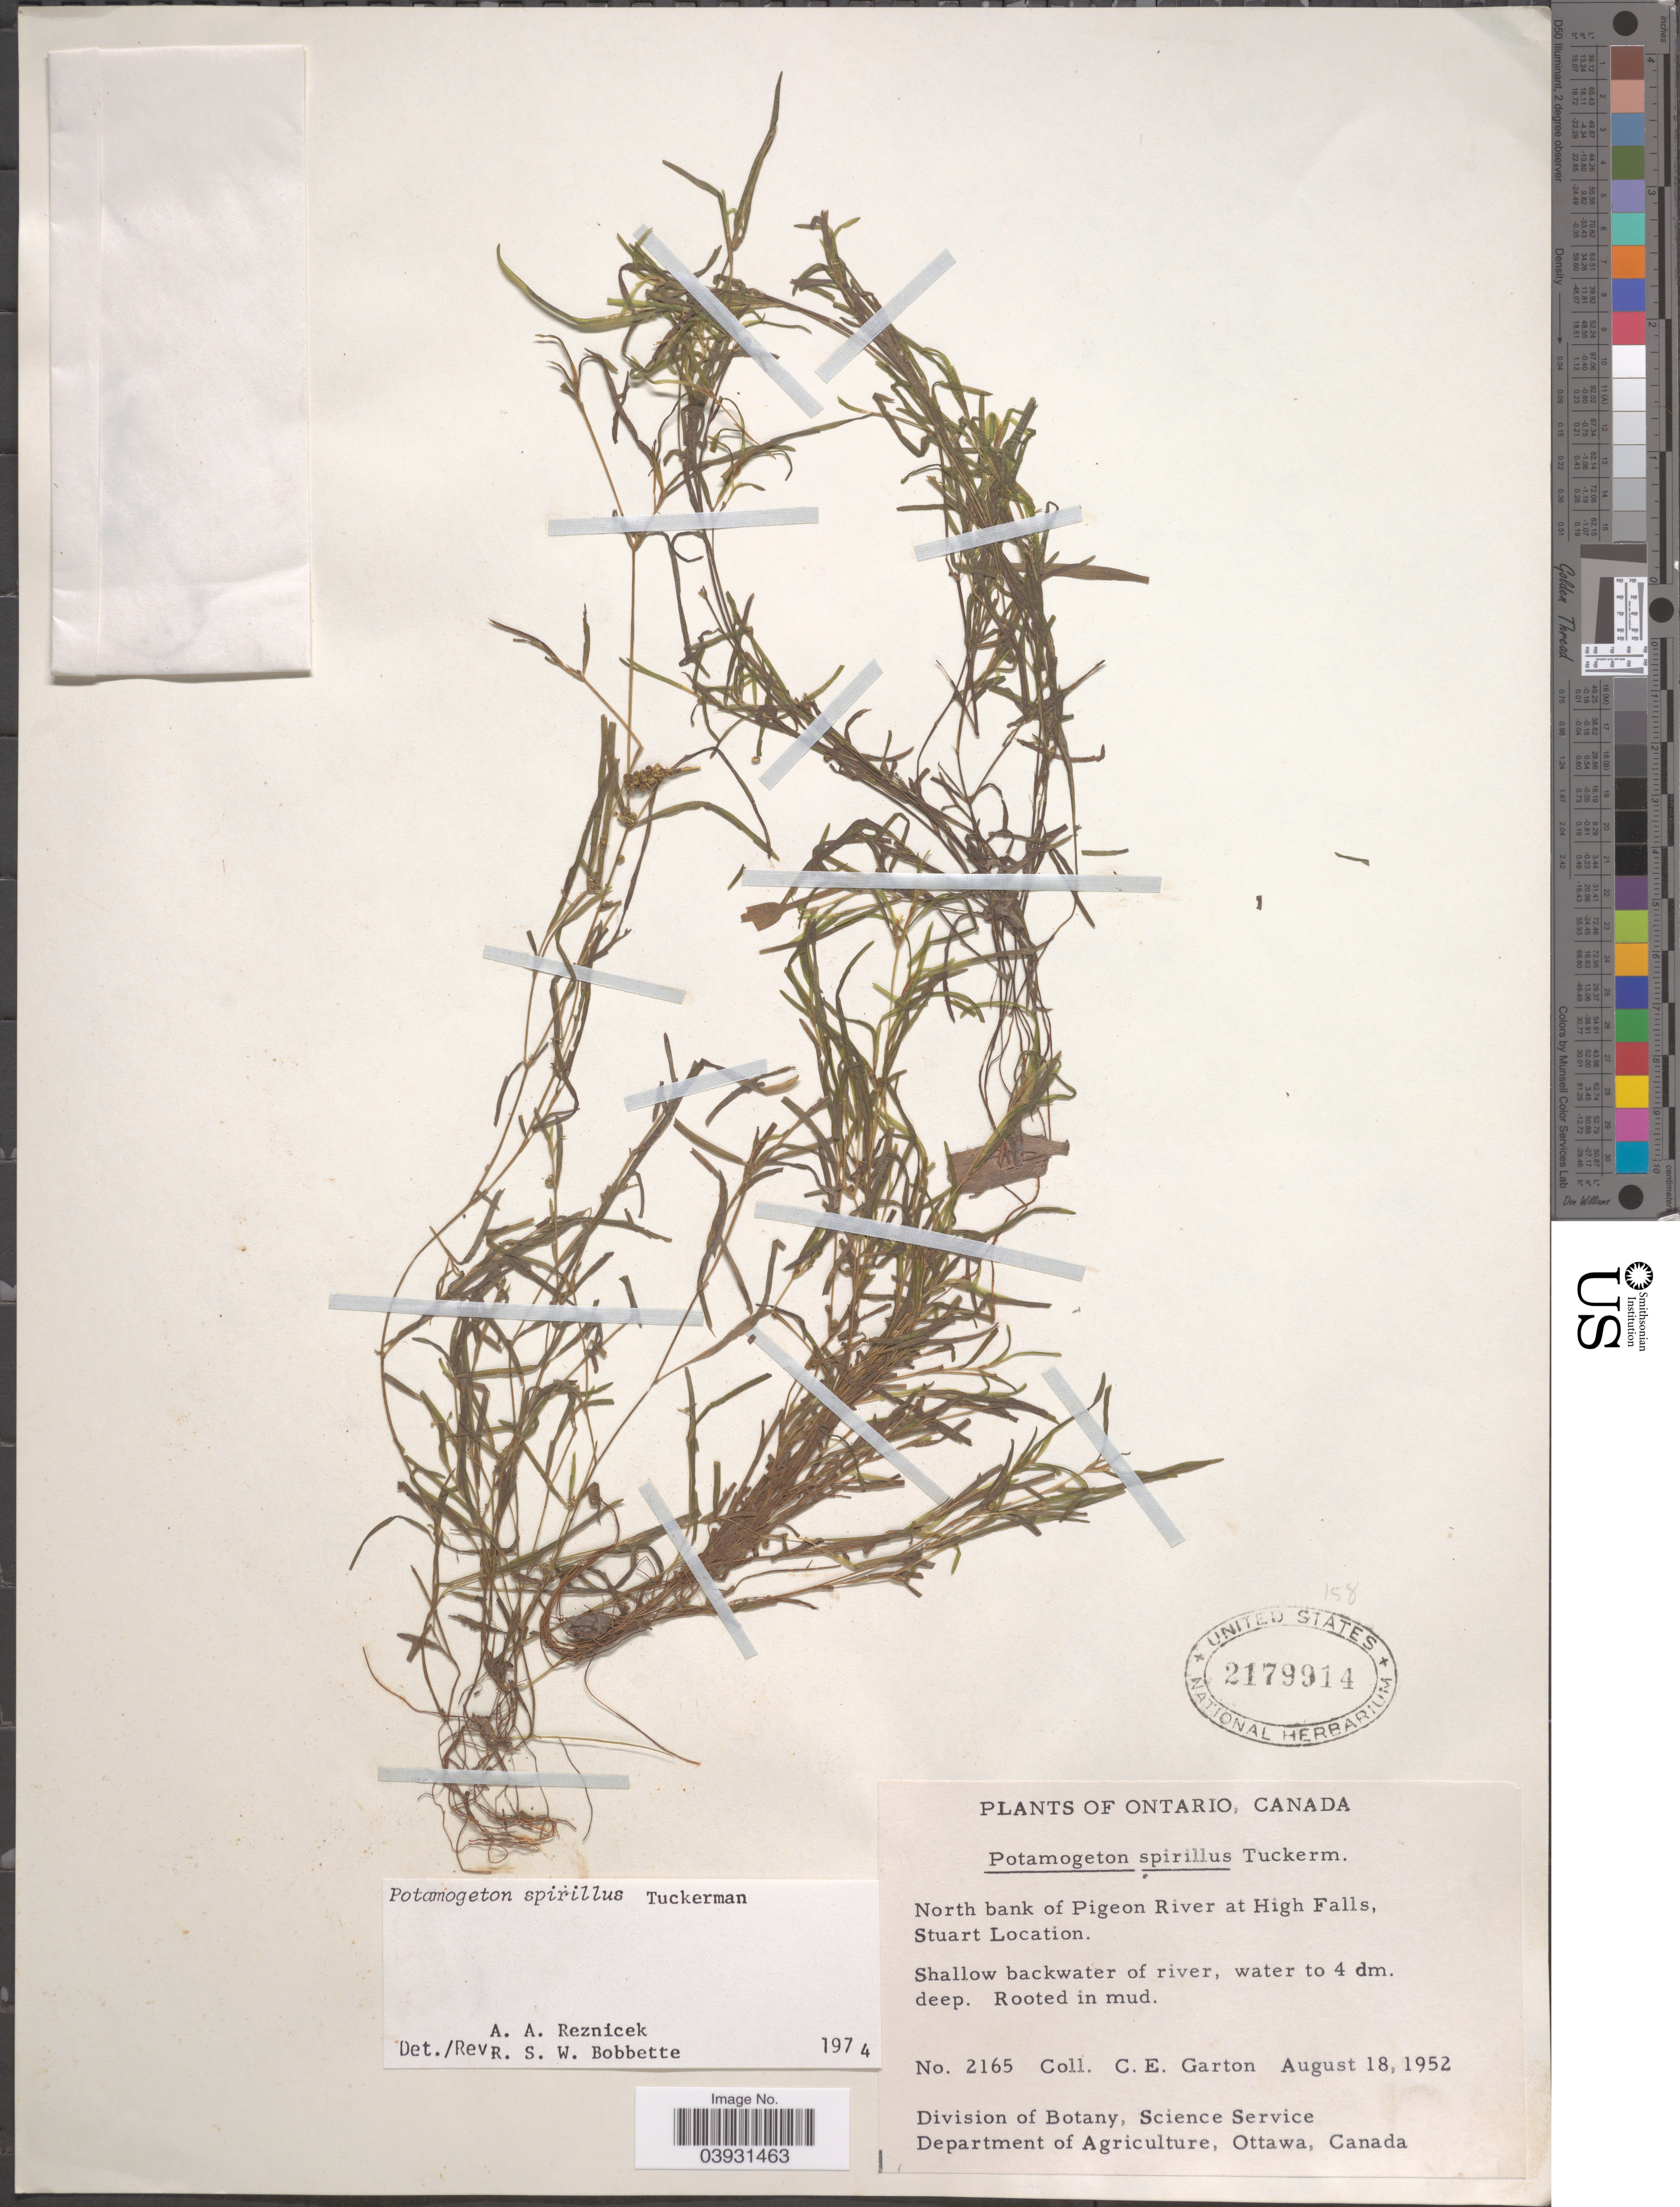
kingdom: Plantae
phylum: Tracheophyta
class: Liliopsida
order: Alismatales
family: Potamogetonaceae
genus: Potamogeton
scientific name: Potamogeton spirillus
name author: Tuck.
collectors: C. E. Garton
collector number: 2165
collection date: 1952-08-18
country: Canada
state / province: Ontario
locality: North bank of Pigeon River at High Falls, Stuart Location.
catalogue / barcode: US 2179914